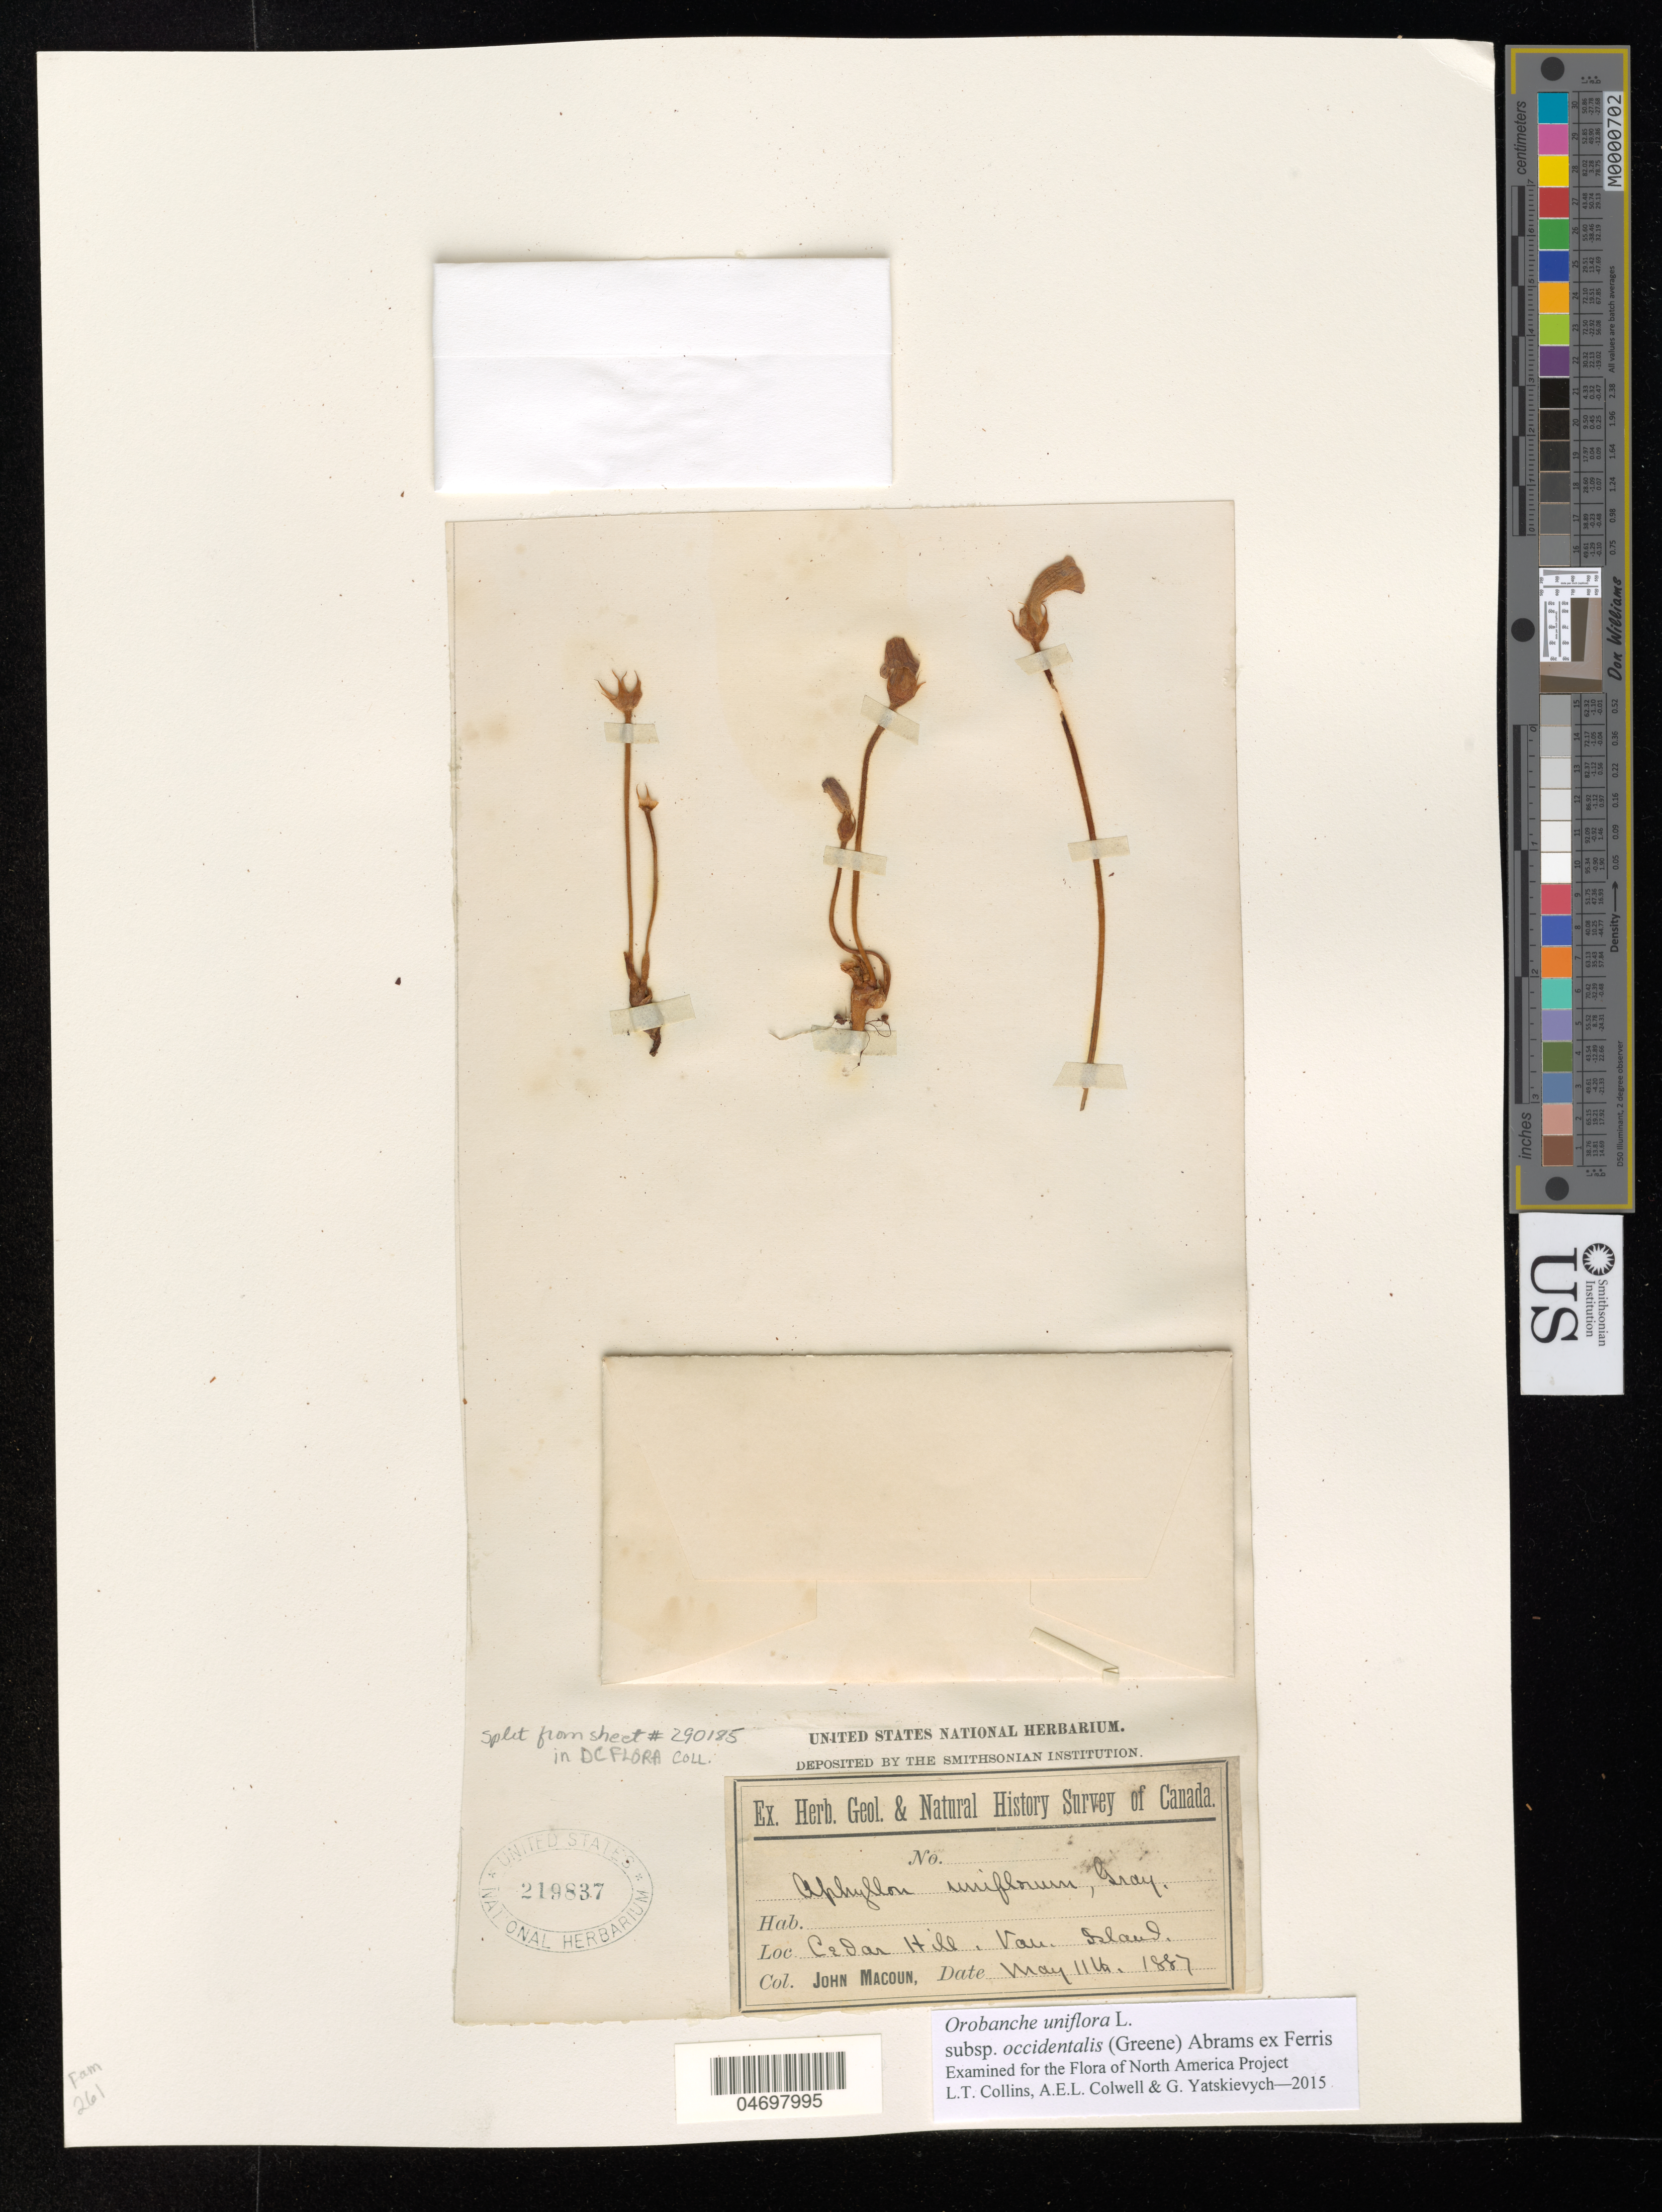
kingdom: Plantae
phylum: Tracheophyta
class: Magnoliopsida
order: Lamiales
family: Orobanchaceae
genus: Orobanche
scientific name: Orobanche uniflora subsp. occidentalis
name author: (Greene) Abrams ex Ferris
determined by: Collins, L. T.; Colwell, A. E.; Yatskievych, G. A.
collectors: J. Macoun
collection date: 1887-05-11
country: Canada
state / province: British Columbia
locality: Cedar Hill. Vancouver Island.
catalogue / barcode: US 219837